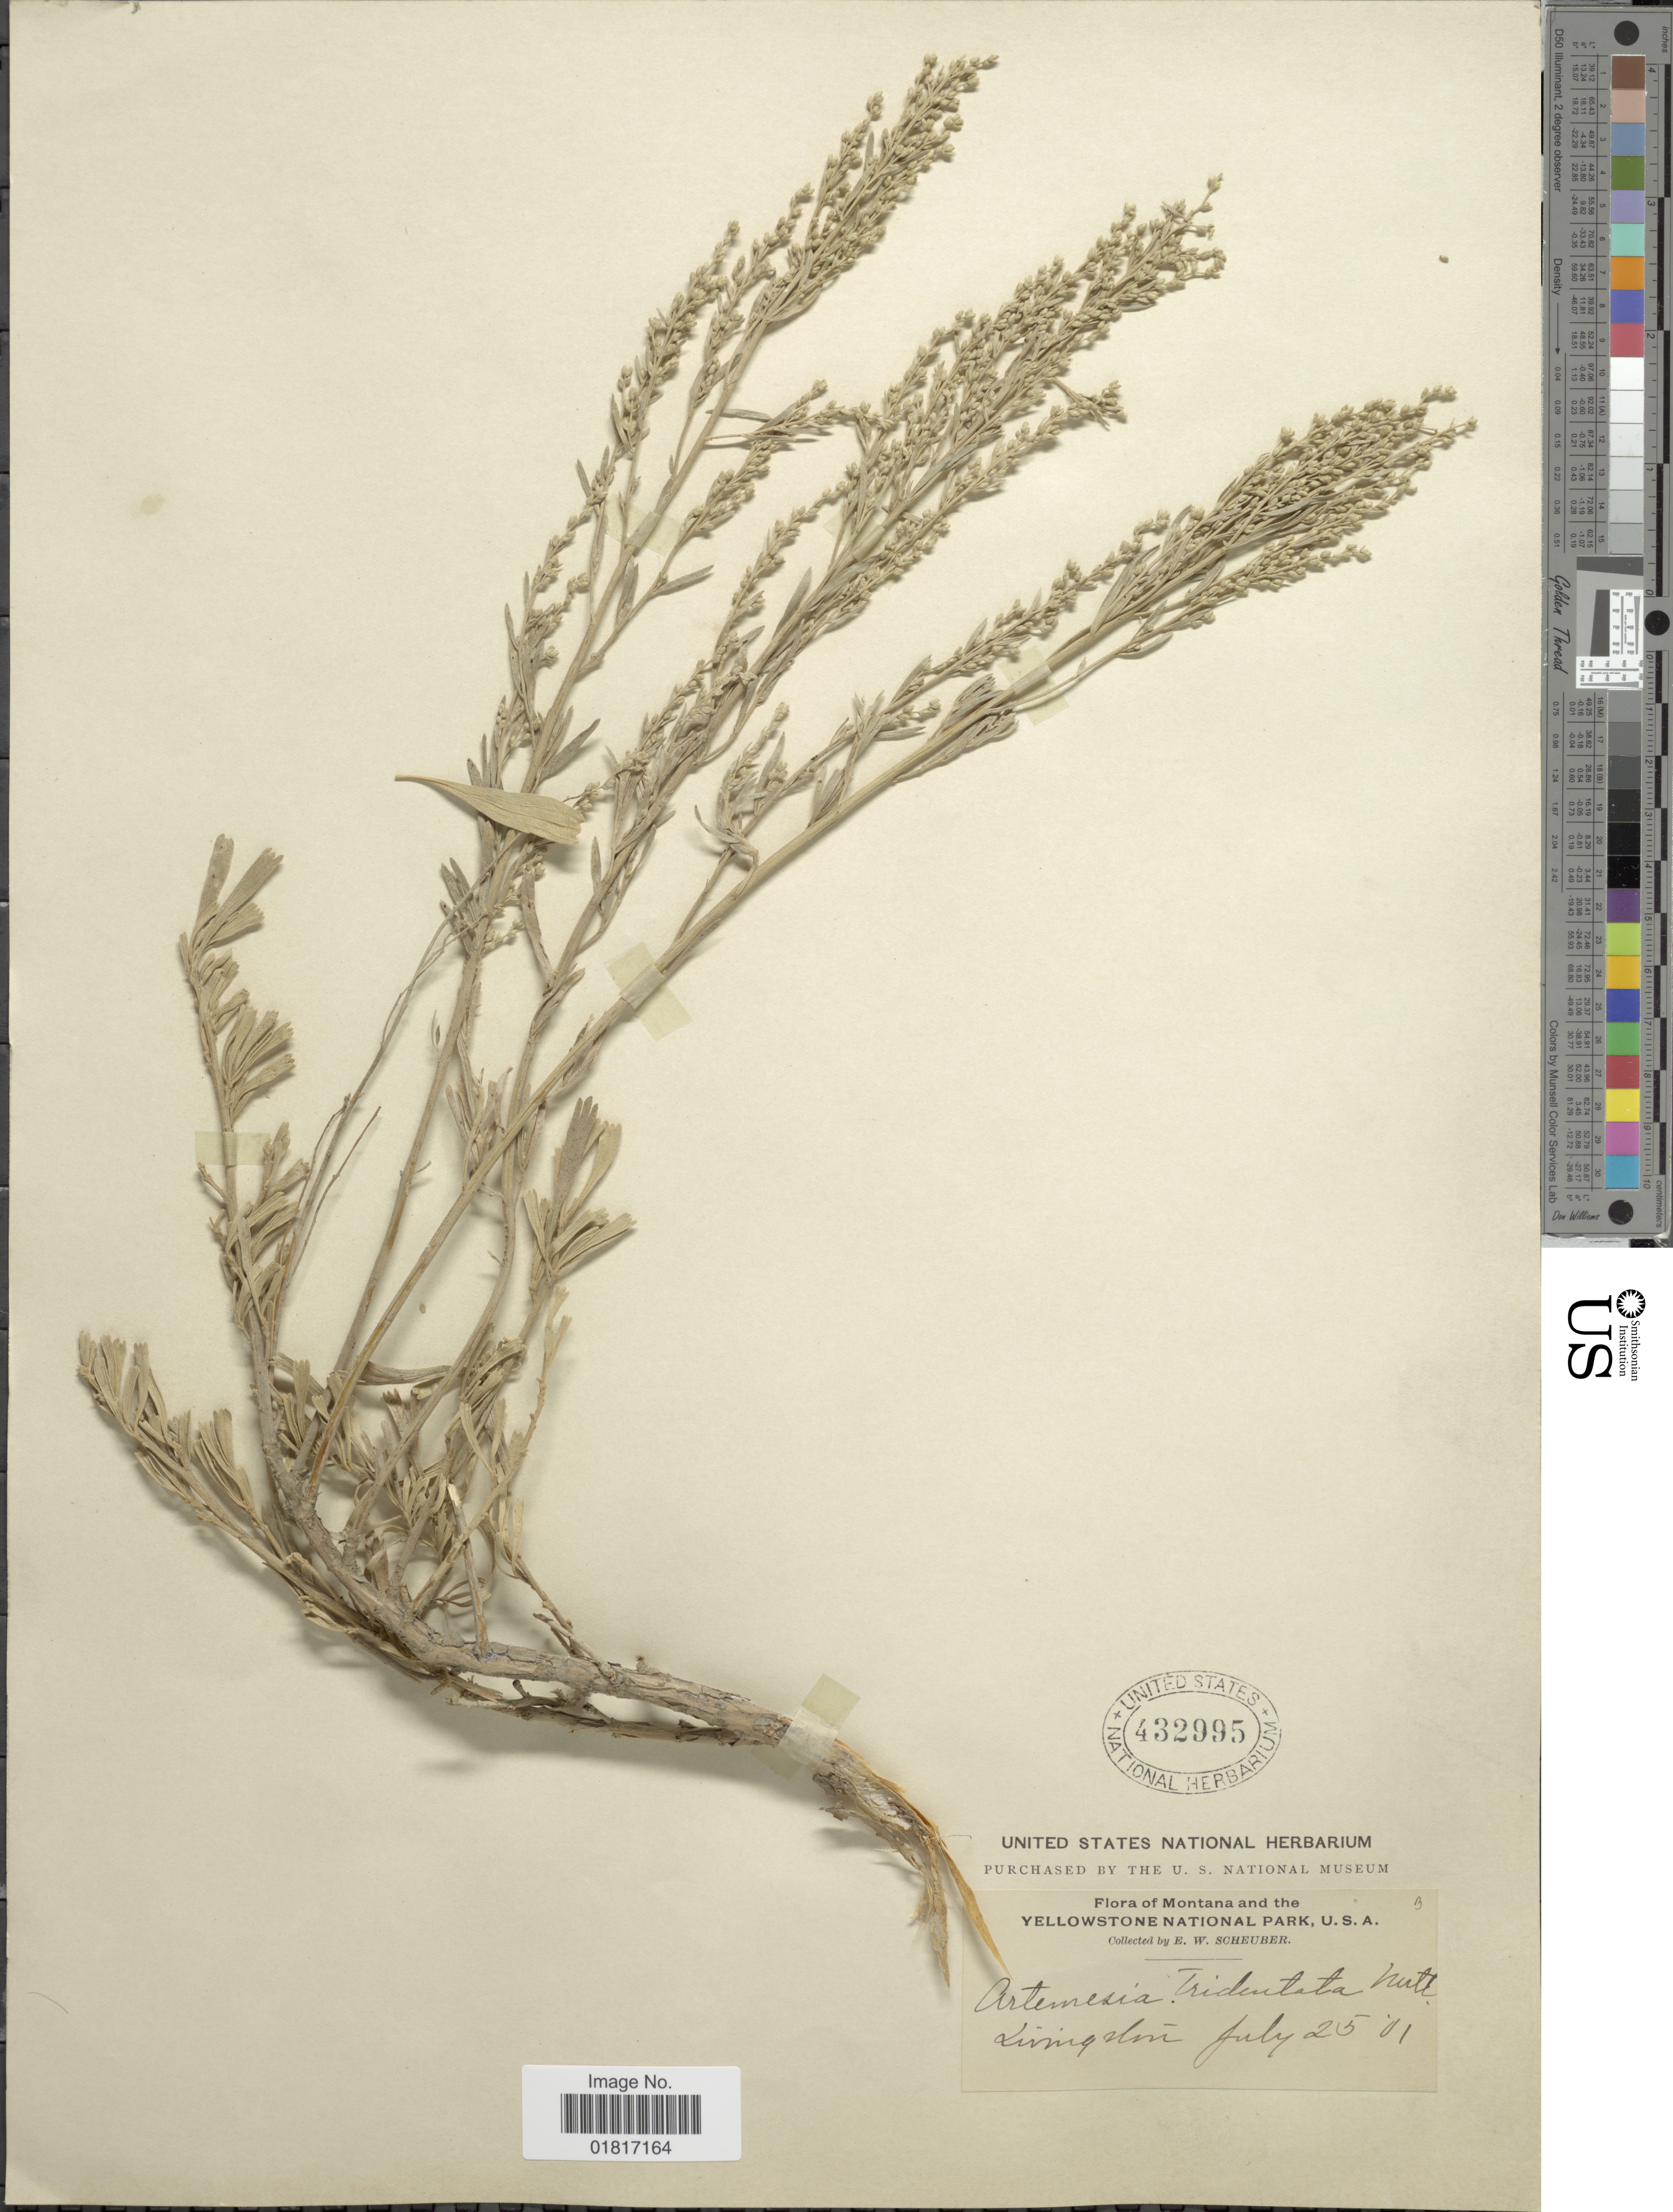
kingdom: Plantae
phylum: Tracheophyta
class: Magnoliopsida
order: Asterales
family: Asteraceae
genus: Artemisia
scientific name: Artemisia tridentata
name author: Nutt.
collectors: E. Scheuber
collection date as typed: Transcribed d/m/y: 25/7/1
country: United States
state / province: Montana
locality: Montana and the Yellowstone National Park, Livingstone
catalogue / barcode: US 432995